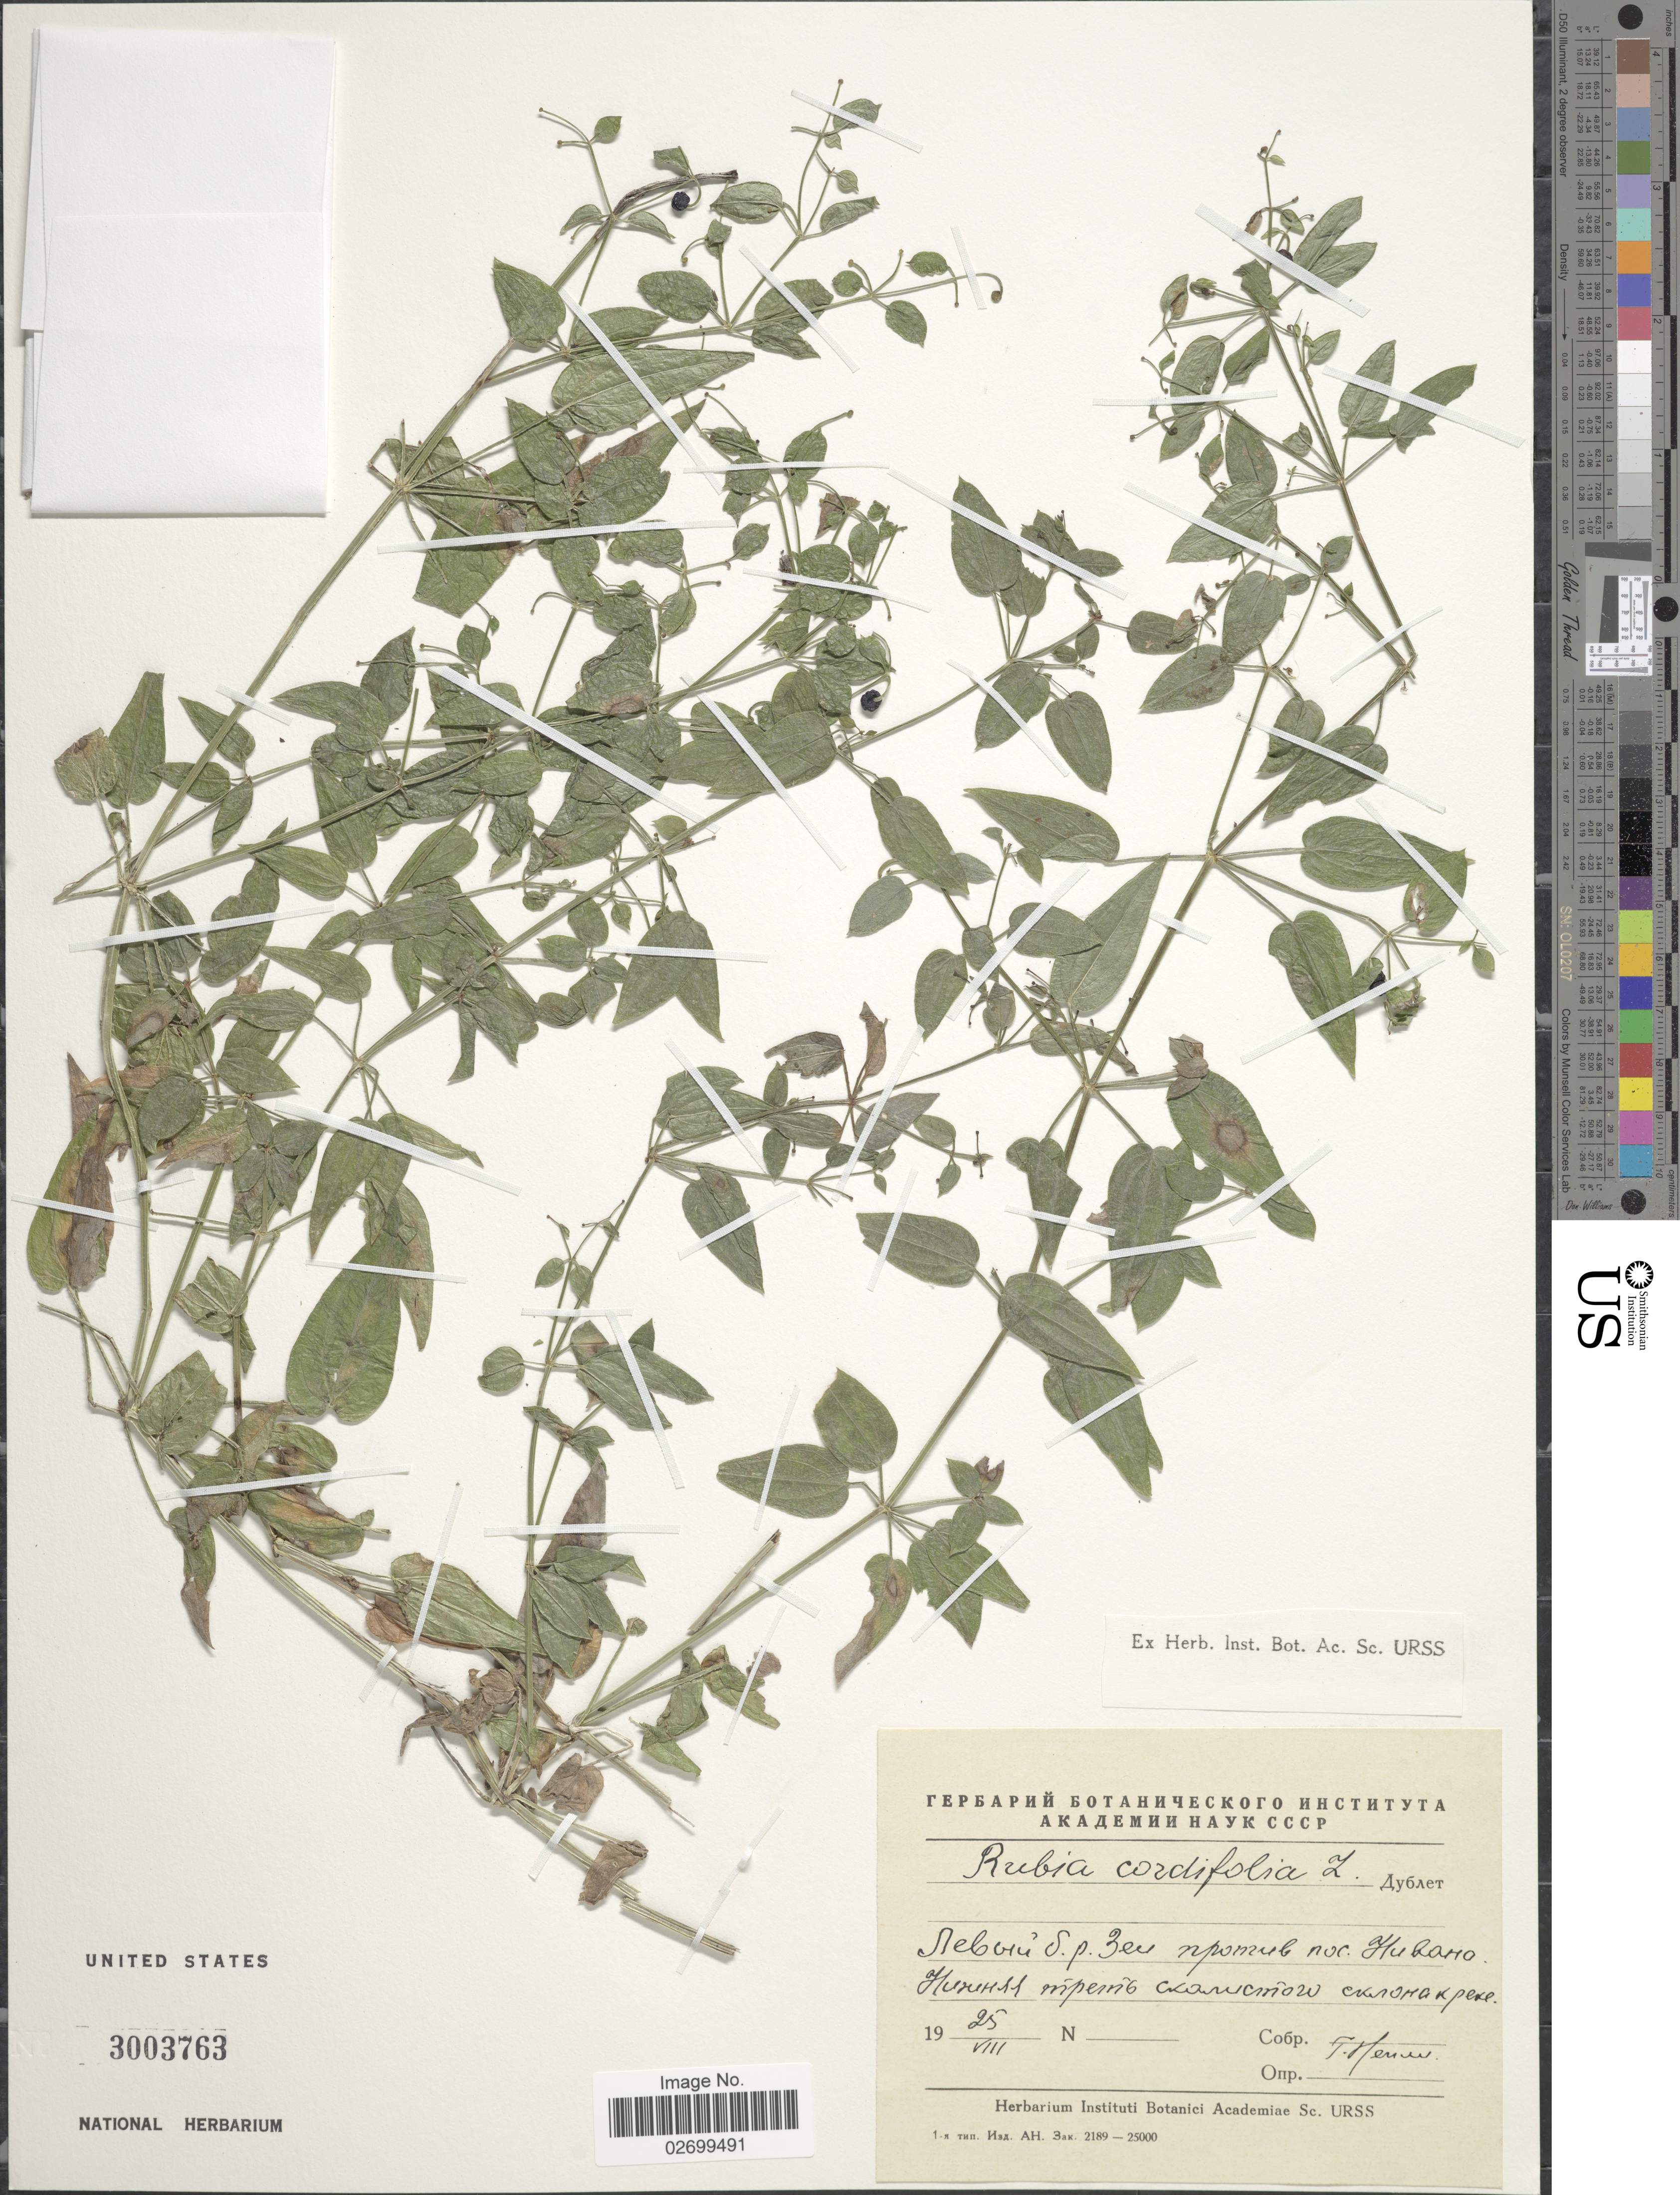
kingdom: Plantae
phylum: Tracheophyta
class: Magnoliopsida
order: Gentianales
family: Rubiaceae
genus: Rubia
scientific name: Rubia cordifolia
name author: L.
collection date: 1925-08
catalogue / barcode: US 3003763